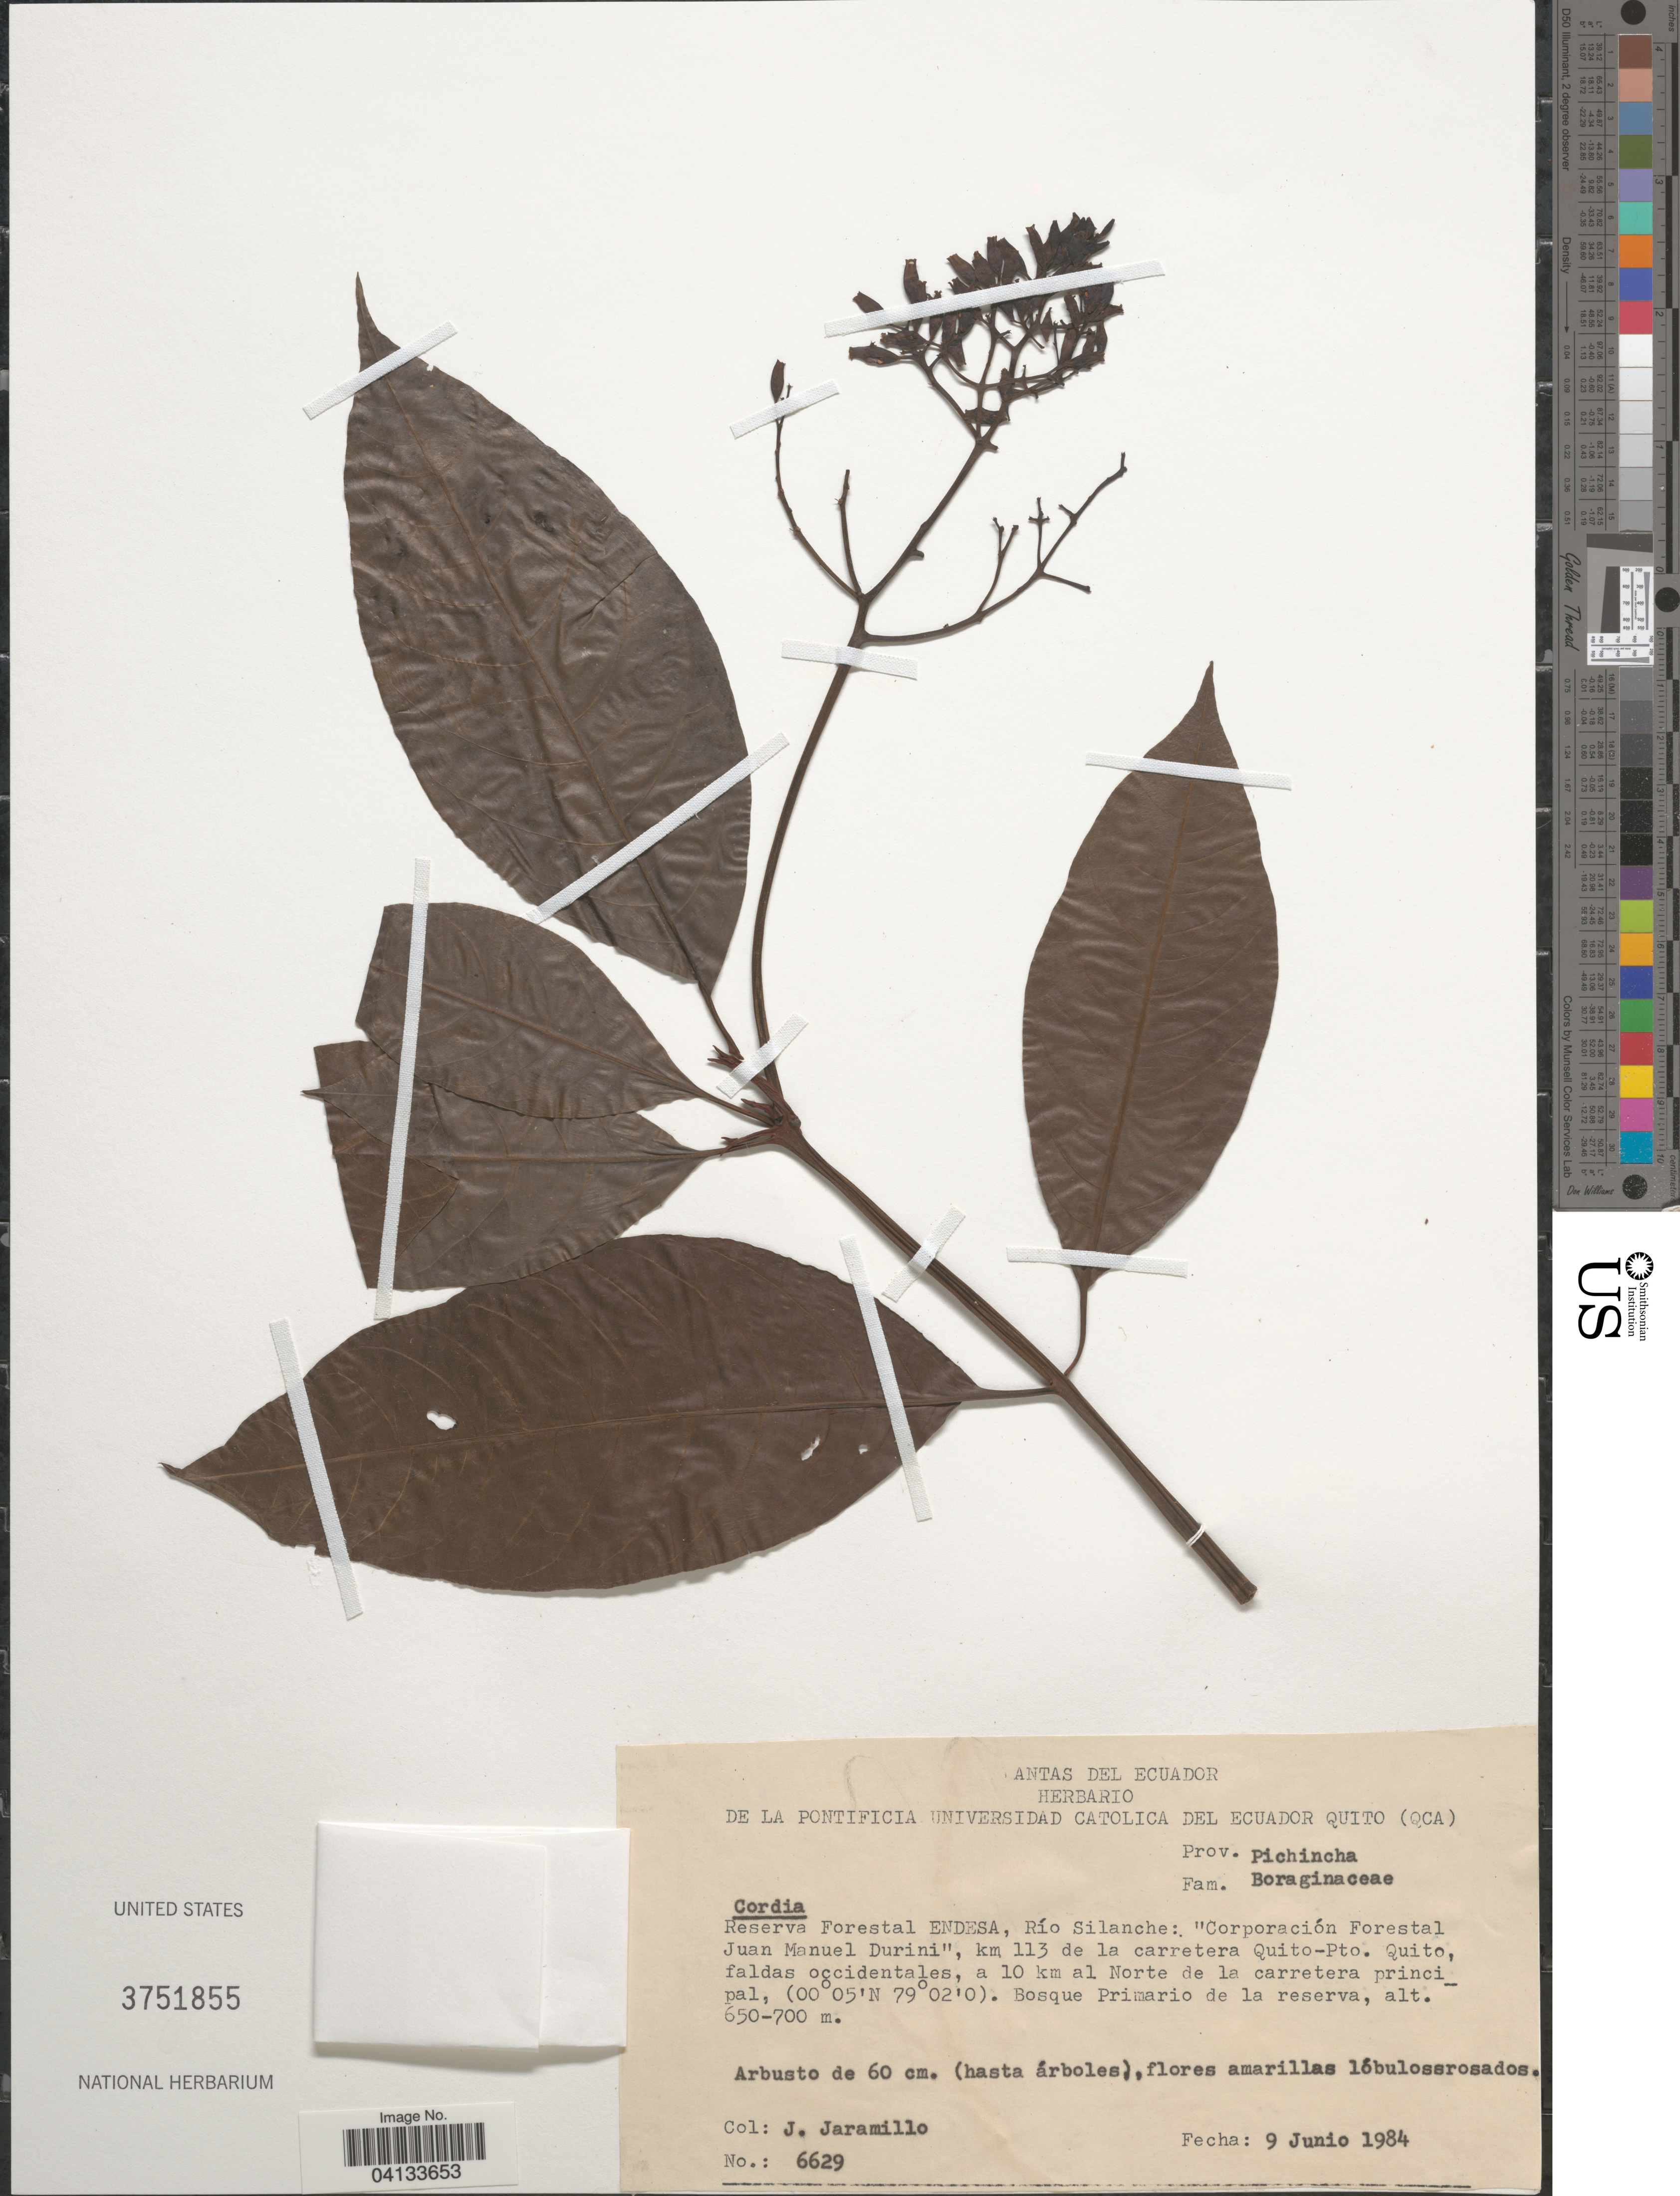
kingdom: Plantae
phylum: Tracheophyta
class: Magnoliopsida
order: Boraginales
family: Cordiaceae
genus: Cordia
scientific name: Cordia sp.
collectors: J. Jaramillo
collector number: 6629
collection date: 1984-06-09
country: Ecuador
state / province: Pichincha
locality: Reserva Forestal ENDESA, Río Silanche: "Corporación Forestal Juan Manuel Durini", km 113 de la carretera Quito-Pto. Quito, faldas occidentales, a 10 km al Norte de la carretera principal.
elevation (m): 650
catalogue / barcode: US 3751855